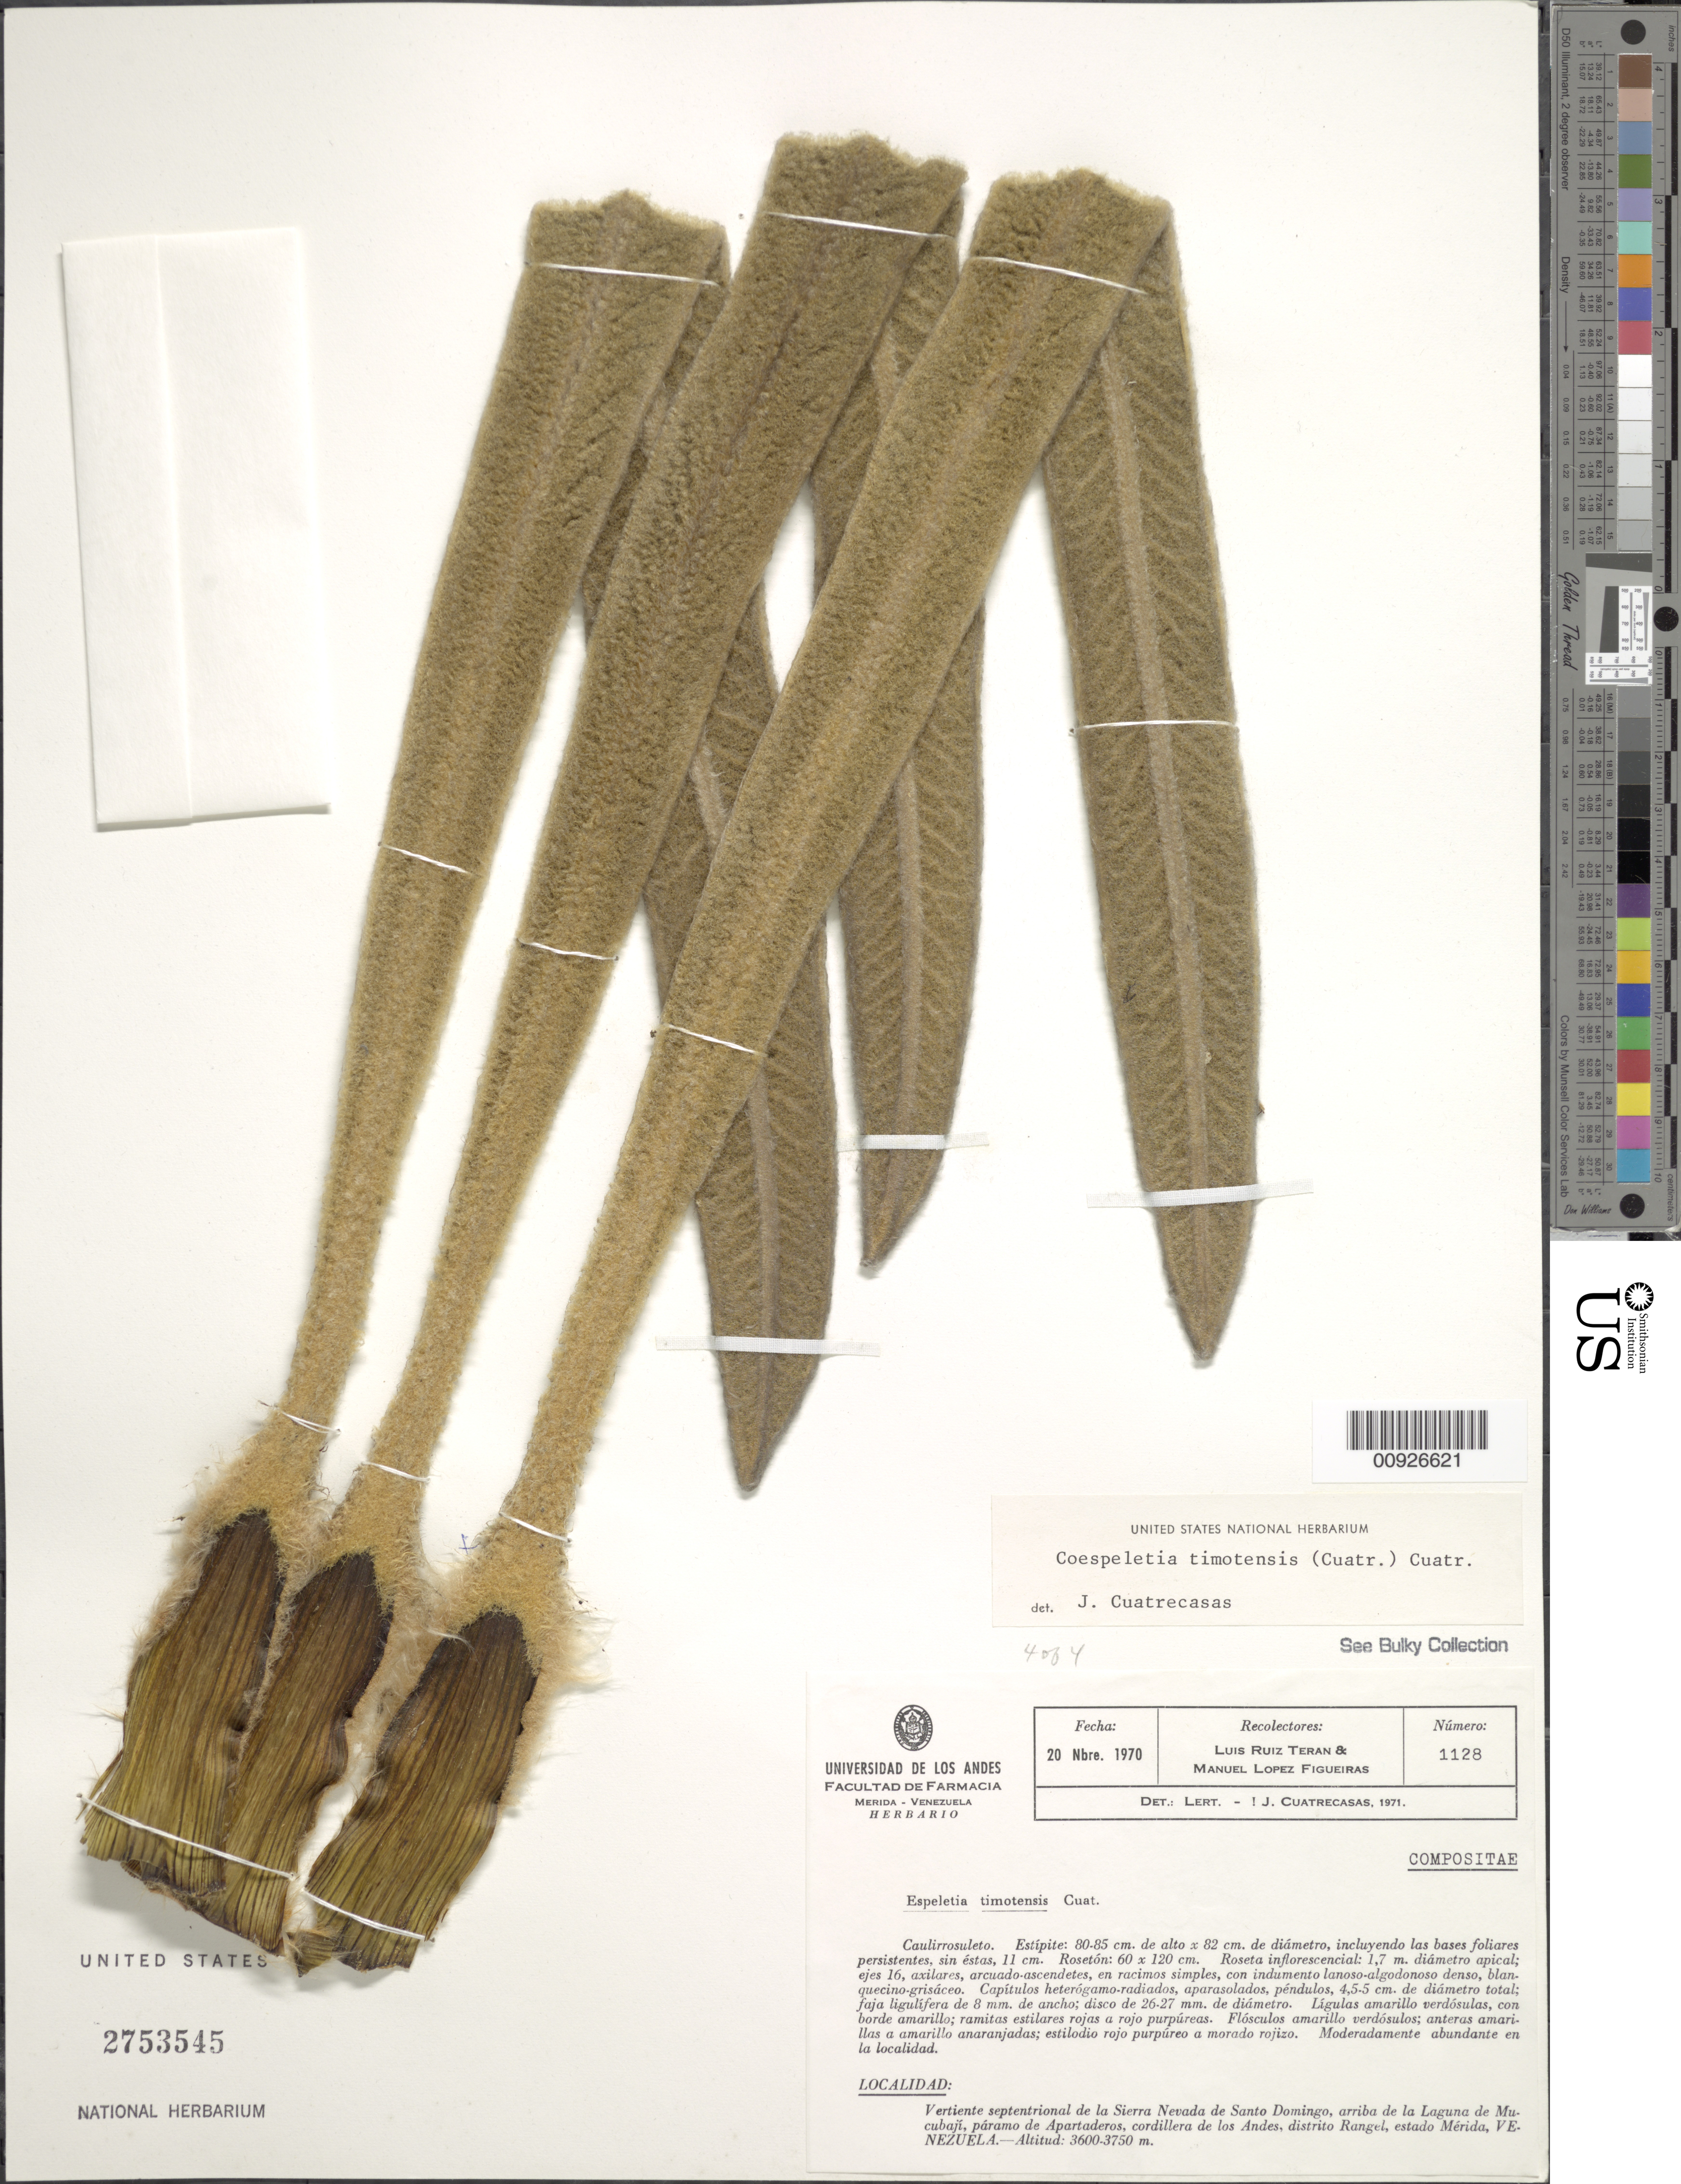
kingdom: Plantae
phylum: Tracheophyta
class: Magnoliopsida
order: Asterales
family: Asteraceae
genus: Coespeletia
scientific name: Coespeletia timotensis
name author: (Cuatrec.) Cuatrec.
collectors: L. E. Ruíz-Terán & M. López Figueiras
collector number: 1128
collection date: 1970-11-20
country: Venezuela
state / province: Mérida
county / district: Rangel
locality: P. de Apartaderos. Vertiente septentrional de la Sierra Nevada de Santo Domingo, arriba de la Laguna de Mucubají, cordillera de los Andes.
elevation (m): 3600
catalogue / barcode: US 2753545